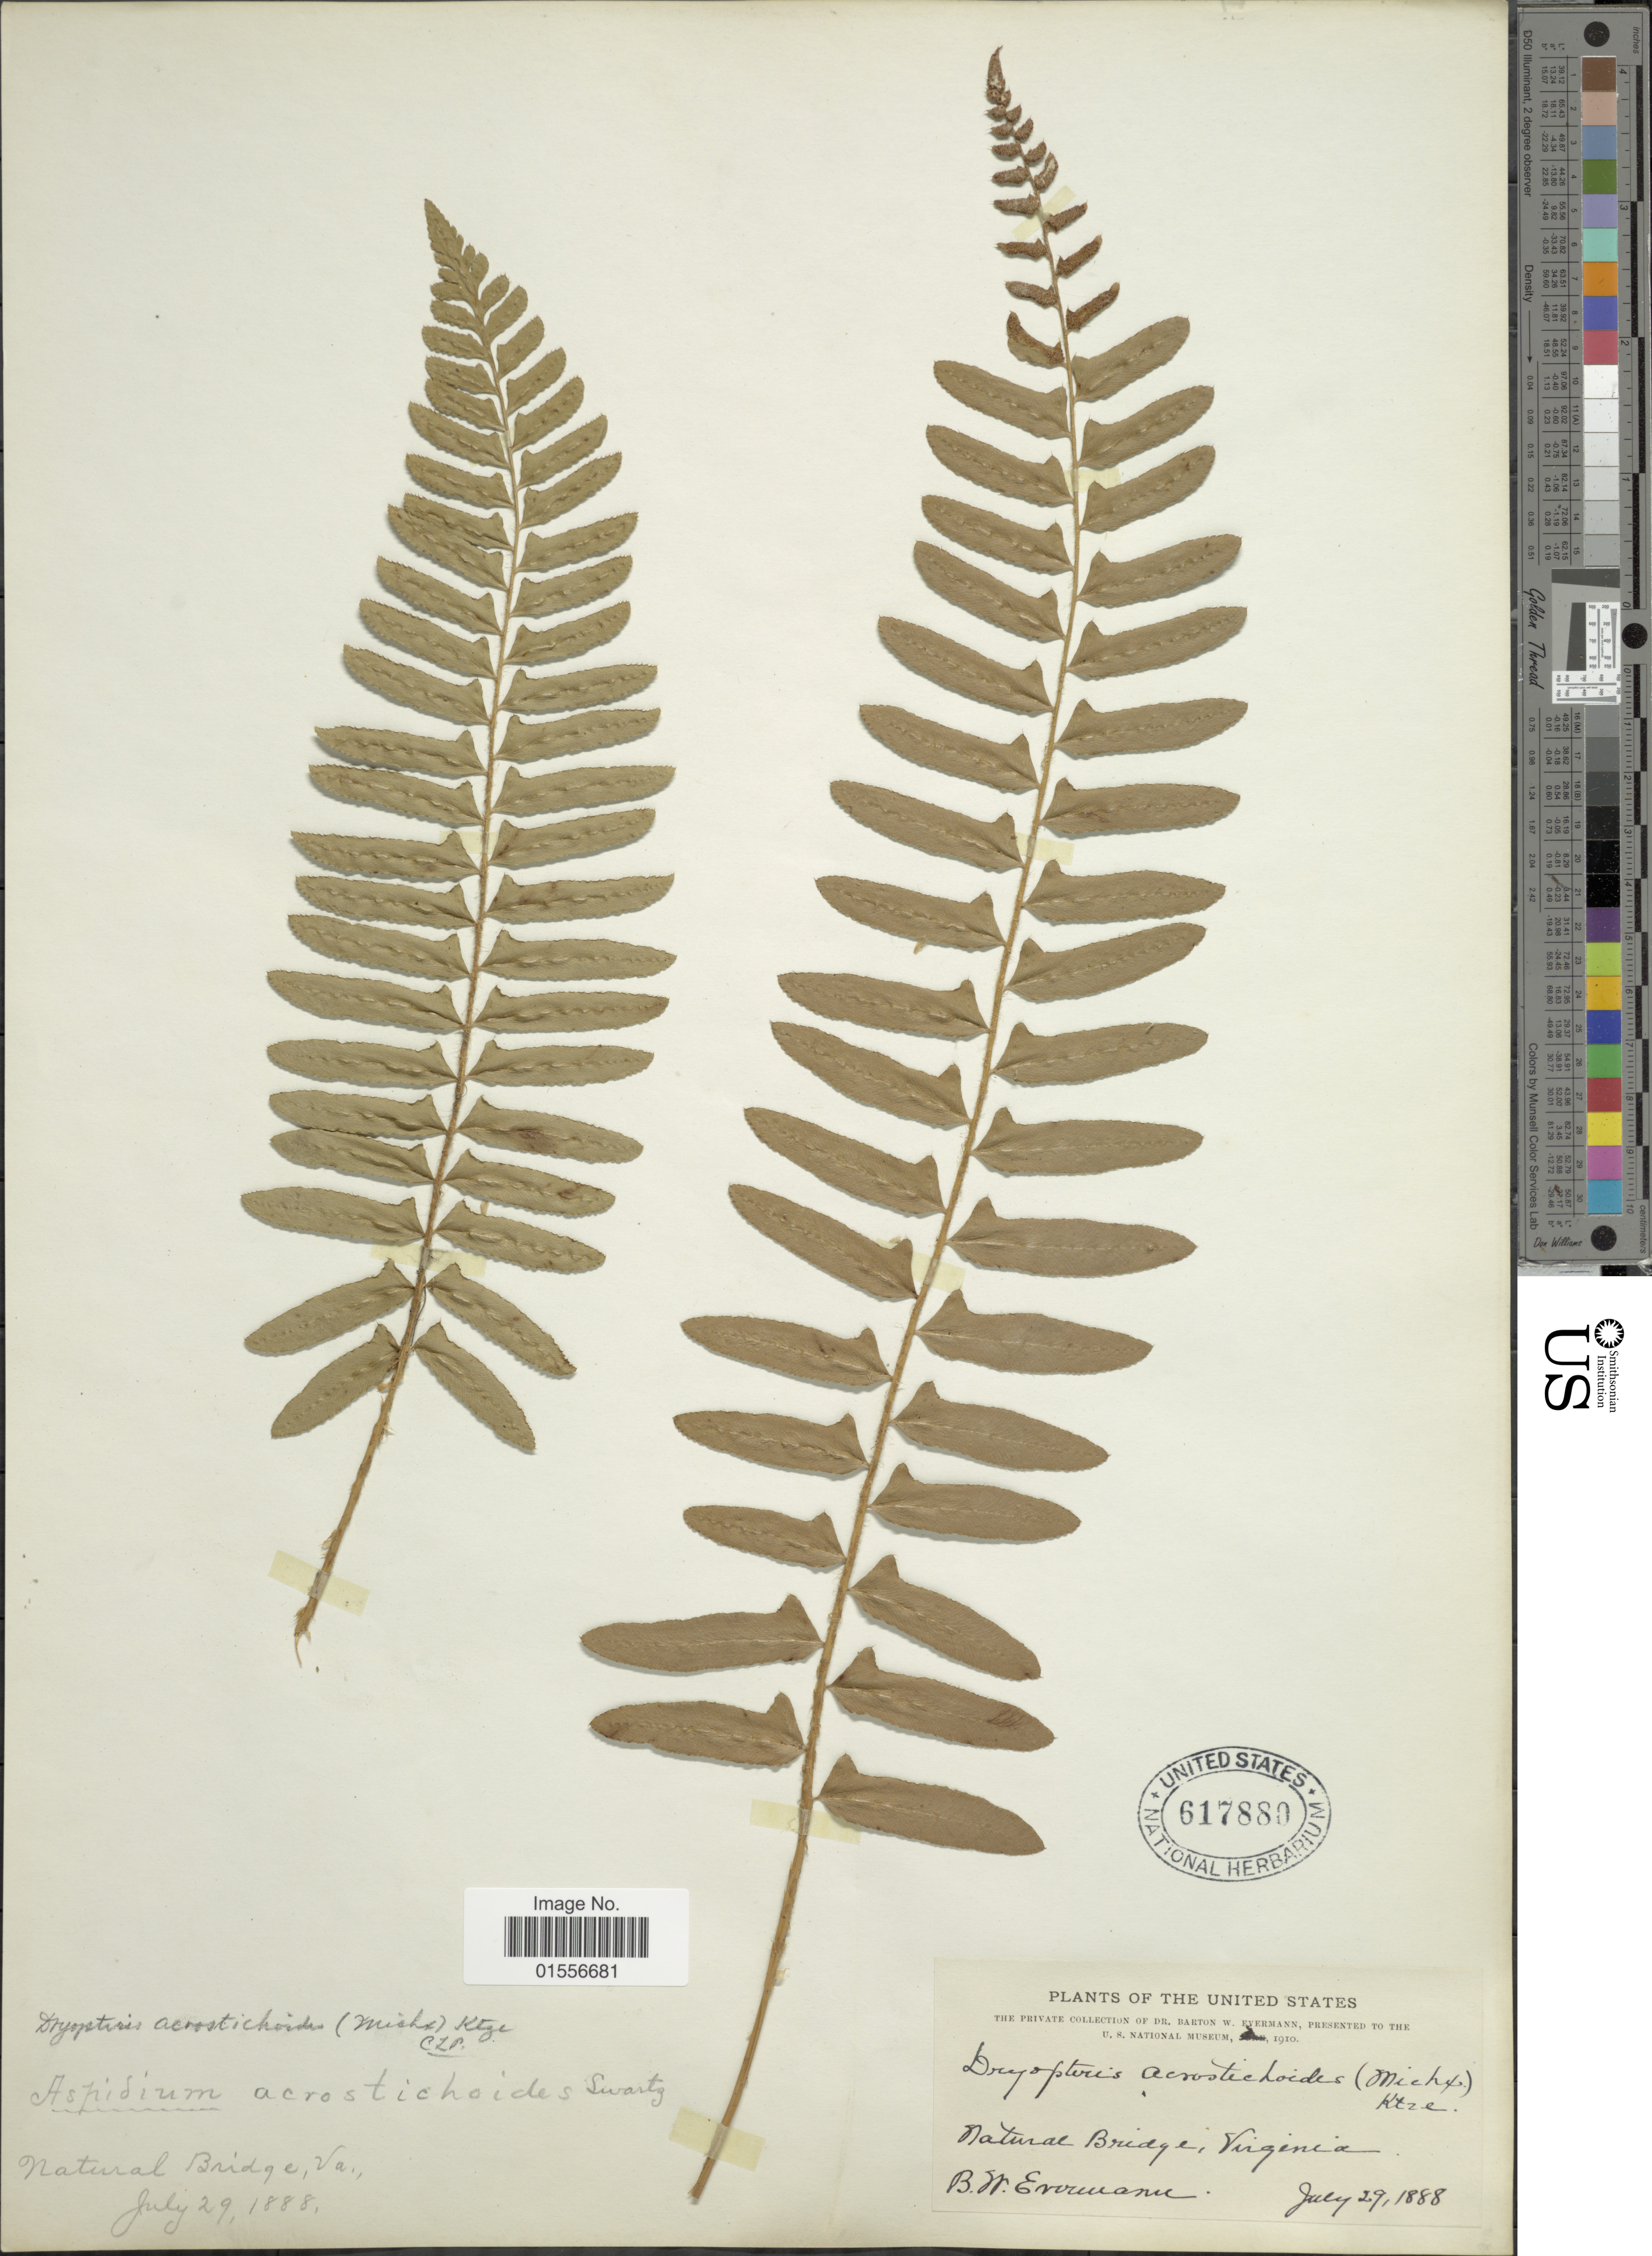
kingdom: Plantae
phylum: Tracheophyta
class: Polypodiopsida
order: Polypodiales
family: Dryopteridaceae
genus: Polystichum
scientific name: Polystichum acrostichoides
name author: (Michx.) Schott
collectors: B. W. Evermann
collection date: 1888-07-29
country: United States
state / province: Virginia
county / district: Rockbridge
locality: Natural Bridge.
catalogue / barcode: US 617880